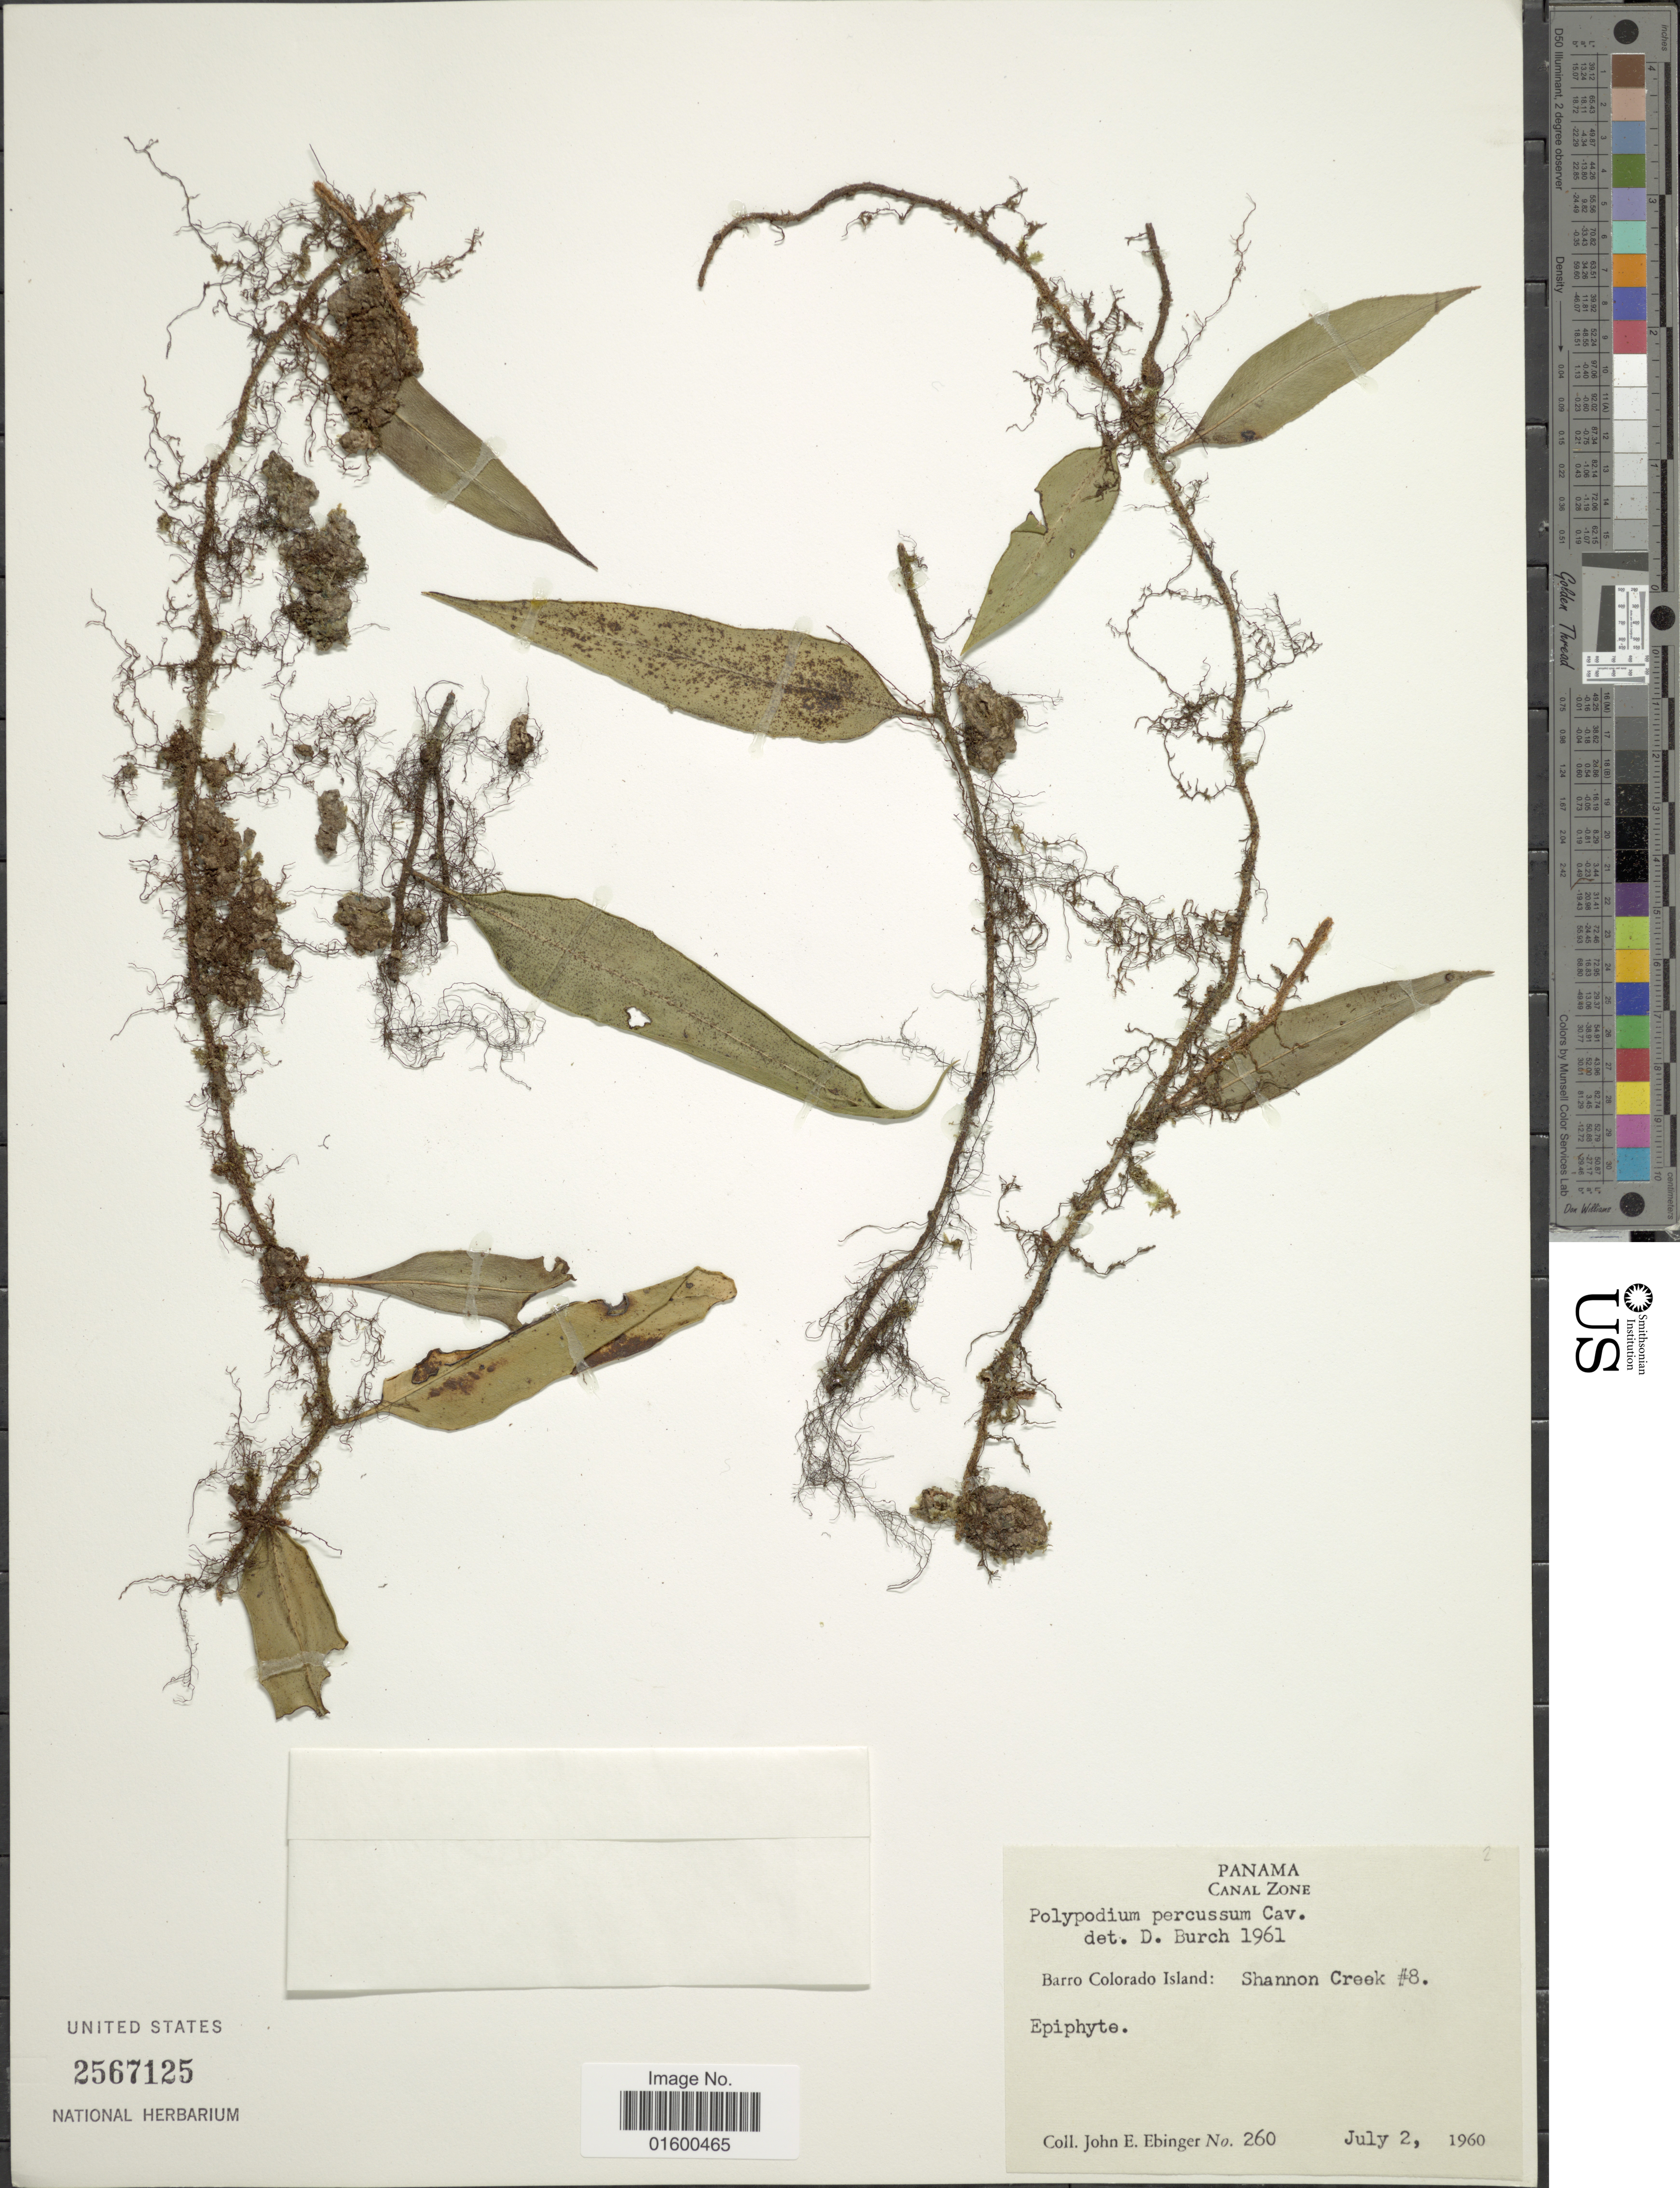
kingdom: Plantae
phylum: Tracheophyta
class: Polypodiopsida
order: Polypodiales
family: Polypodiaceae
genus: Microgramma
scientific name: Microgramma percussa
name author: (Cav.) de la Sota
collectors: J. Ebinger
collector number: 260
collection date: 1960-07-02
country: Panama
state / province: Panamá Oeste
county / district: Canal Zone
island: Barro Colorado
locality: Canal Zone, Barro Colorado Island, Shannon Creek #8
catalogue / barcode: US 2567125